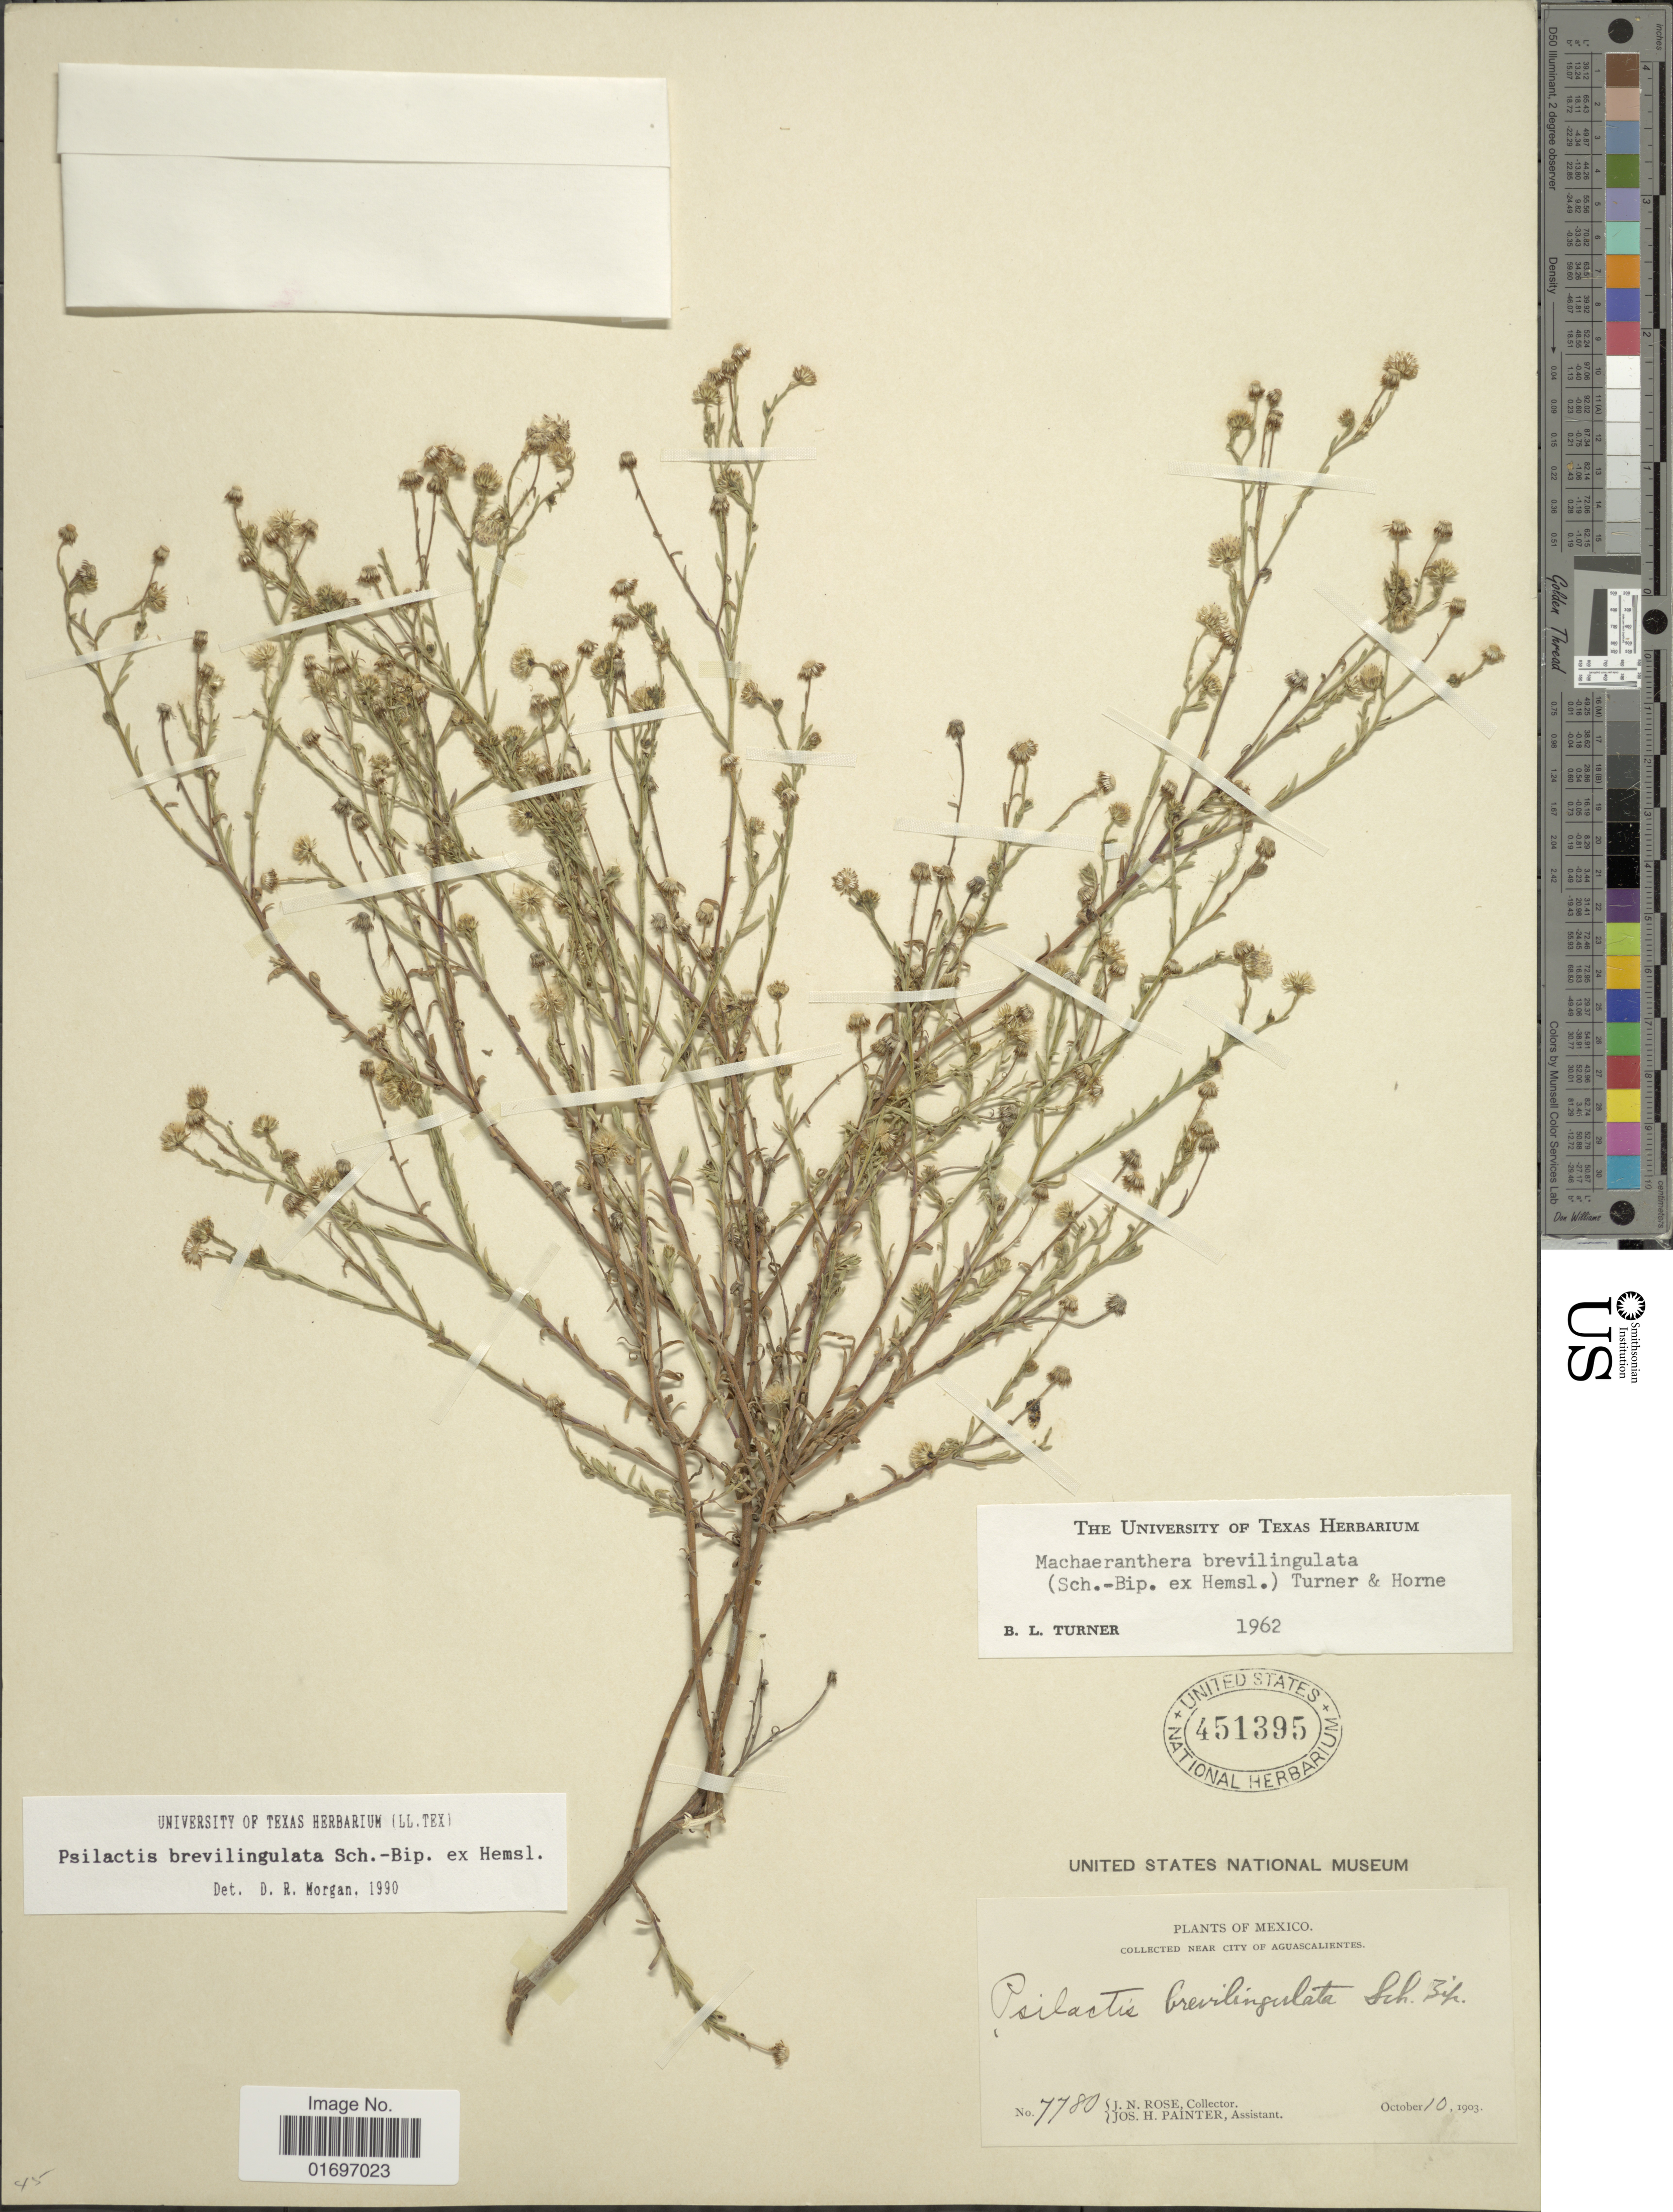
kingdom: Plantae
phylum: Tracheophyta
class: Magnoliopsida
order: Asterales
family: Asteraceae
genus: Psilactis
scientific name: Psilactis brevilingulata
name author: Sch. Bip. ex Hemsl.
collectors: J. N. Rose & J. H. Painter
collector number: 7780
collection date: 1903-10-10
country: Mexico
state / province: Aguascalientes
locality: Near City of Aguascalientes.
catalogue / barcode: US 451395